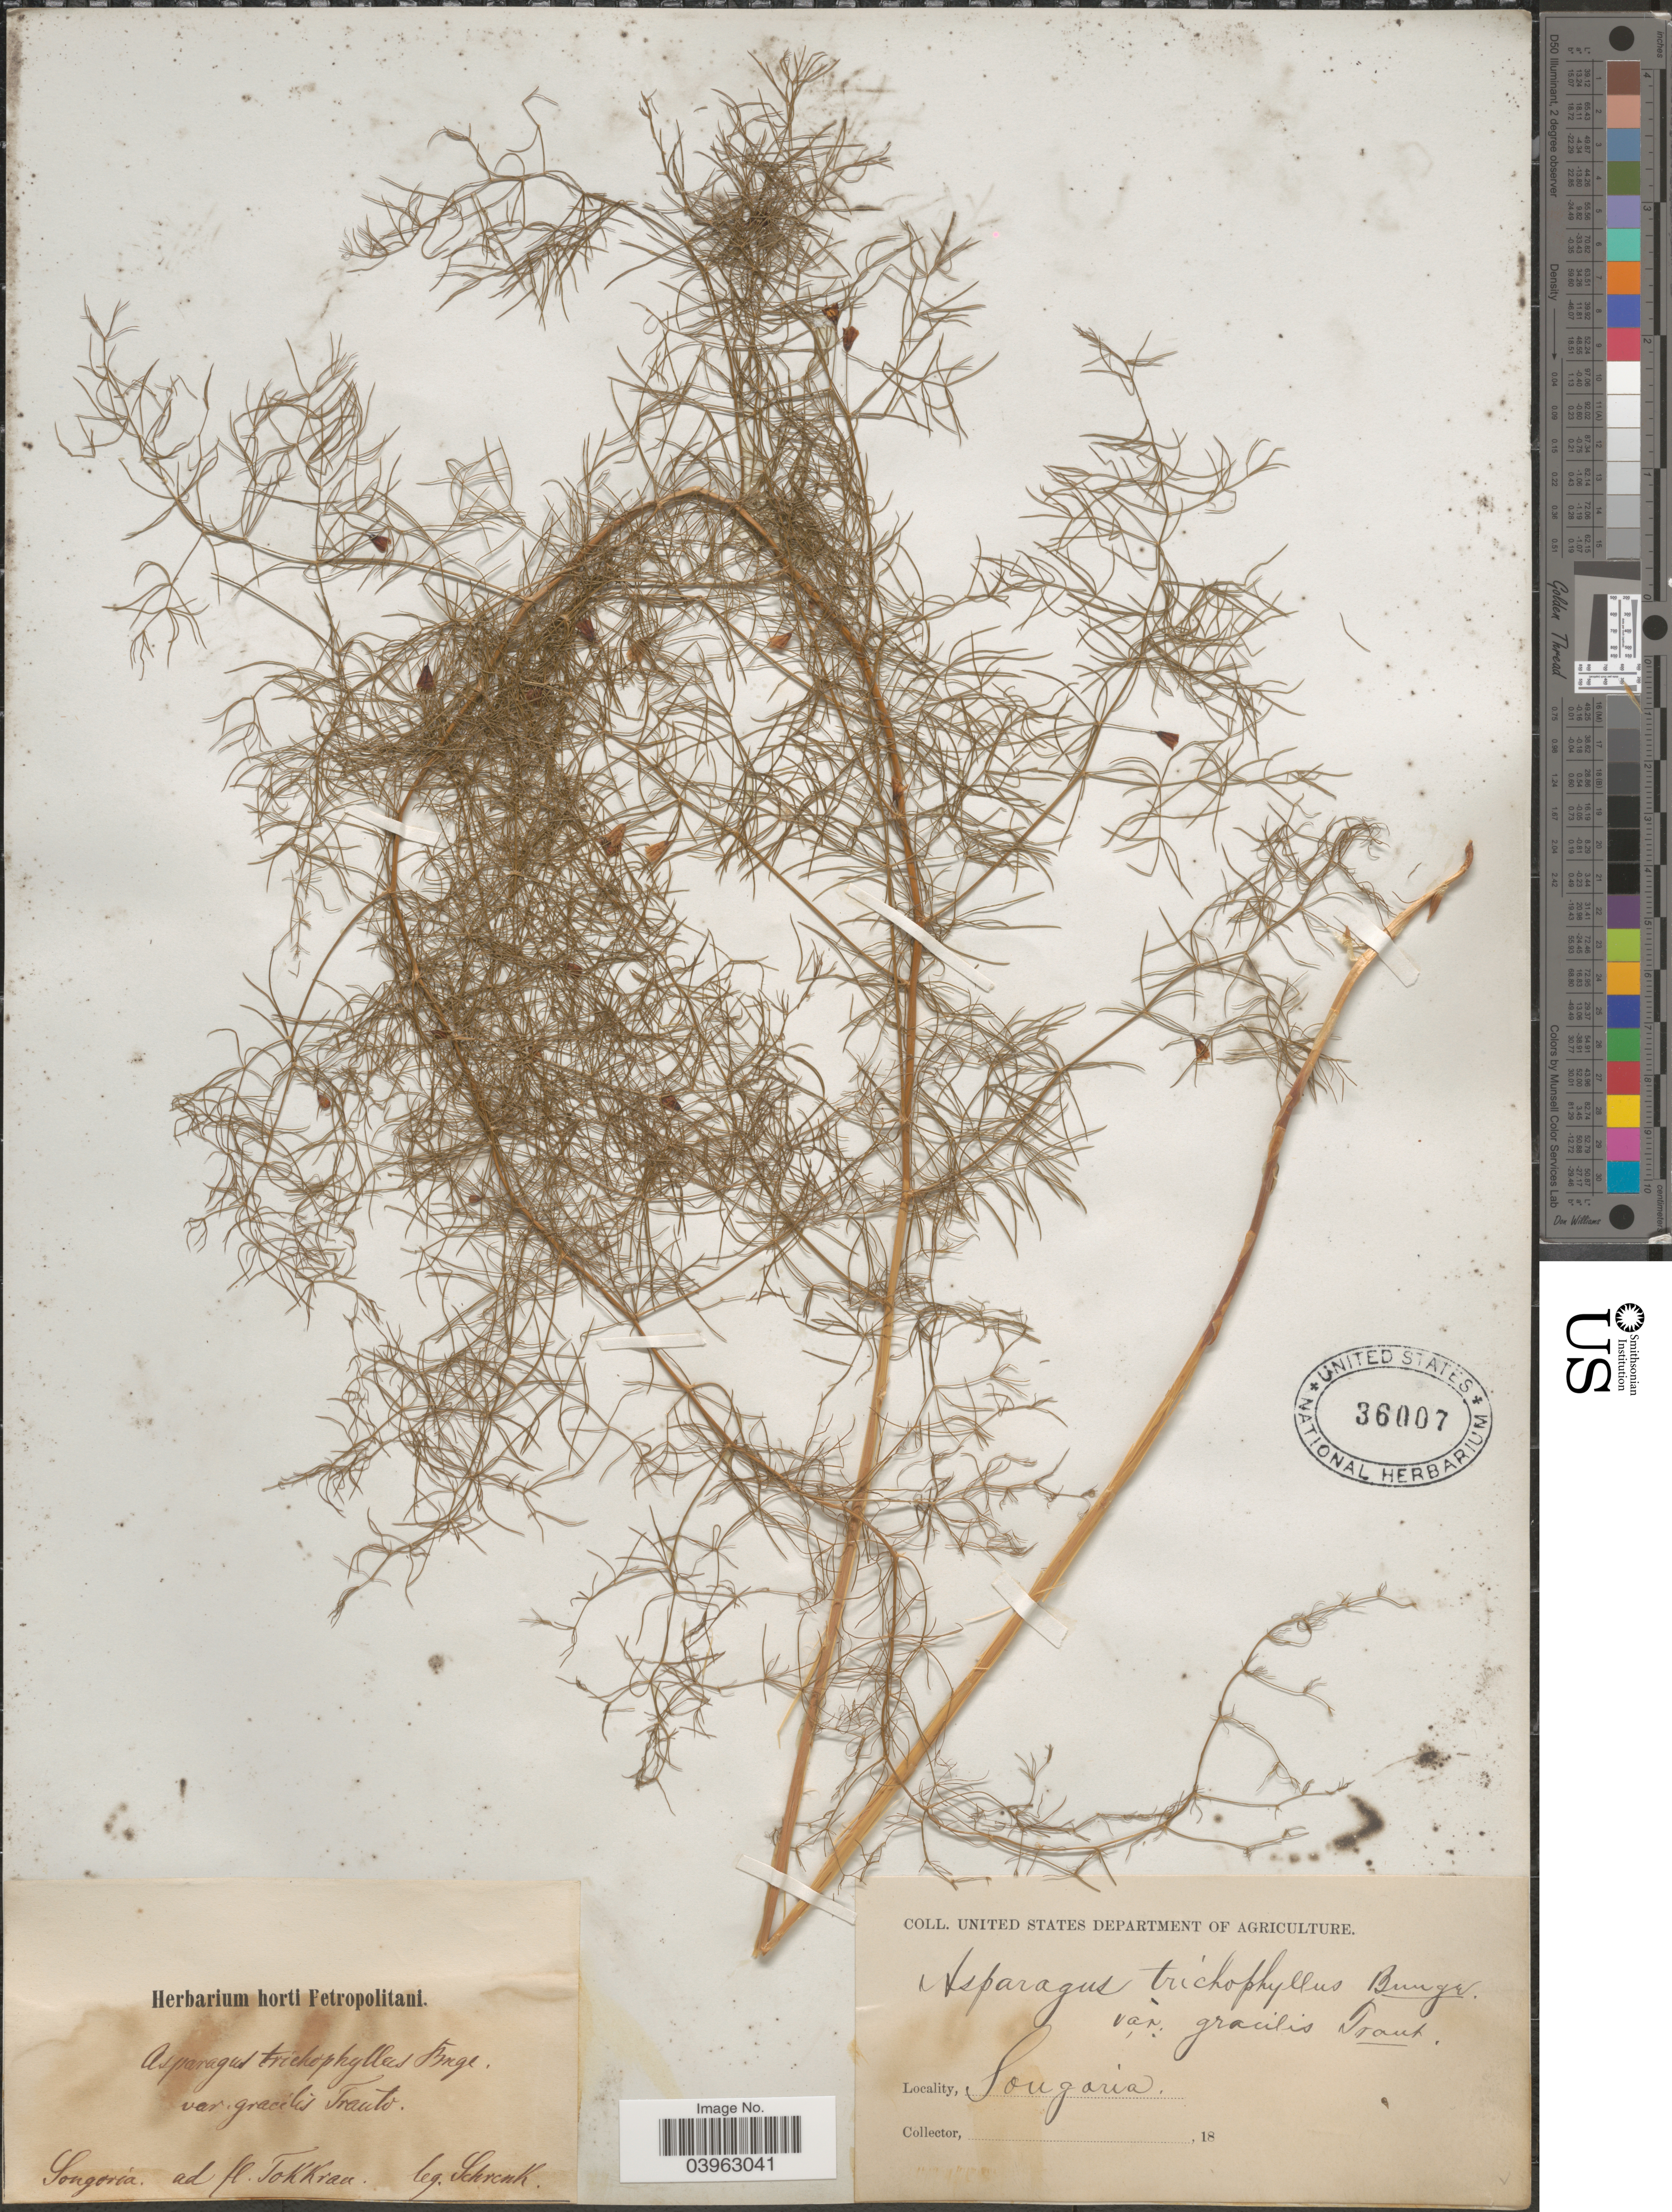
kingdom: Plantae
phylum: Tracheophyta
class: Liliopsida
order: Asparagales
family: Asparagaceae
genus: Asparagus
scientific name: Asparagus trichophyllus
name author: Bunge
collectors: A.G. Schrenk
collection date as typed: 18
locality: Songoria. Ad fl. Tokkrau.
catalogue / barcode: US 36007